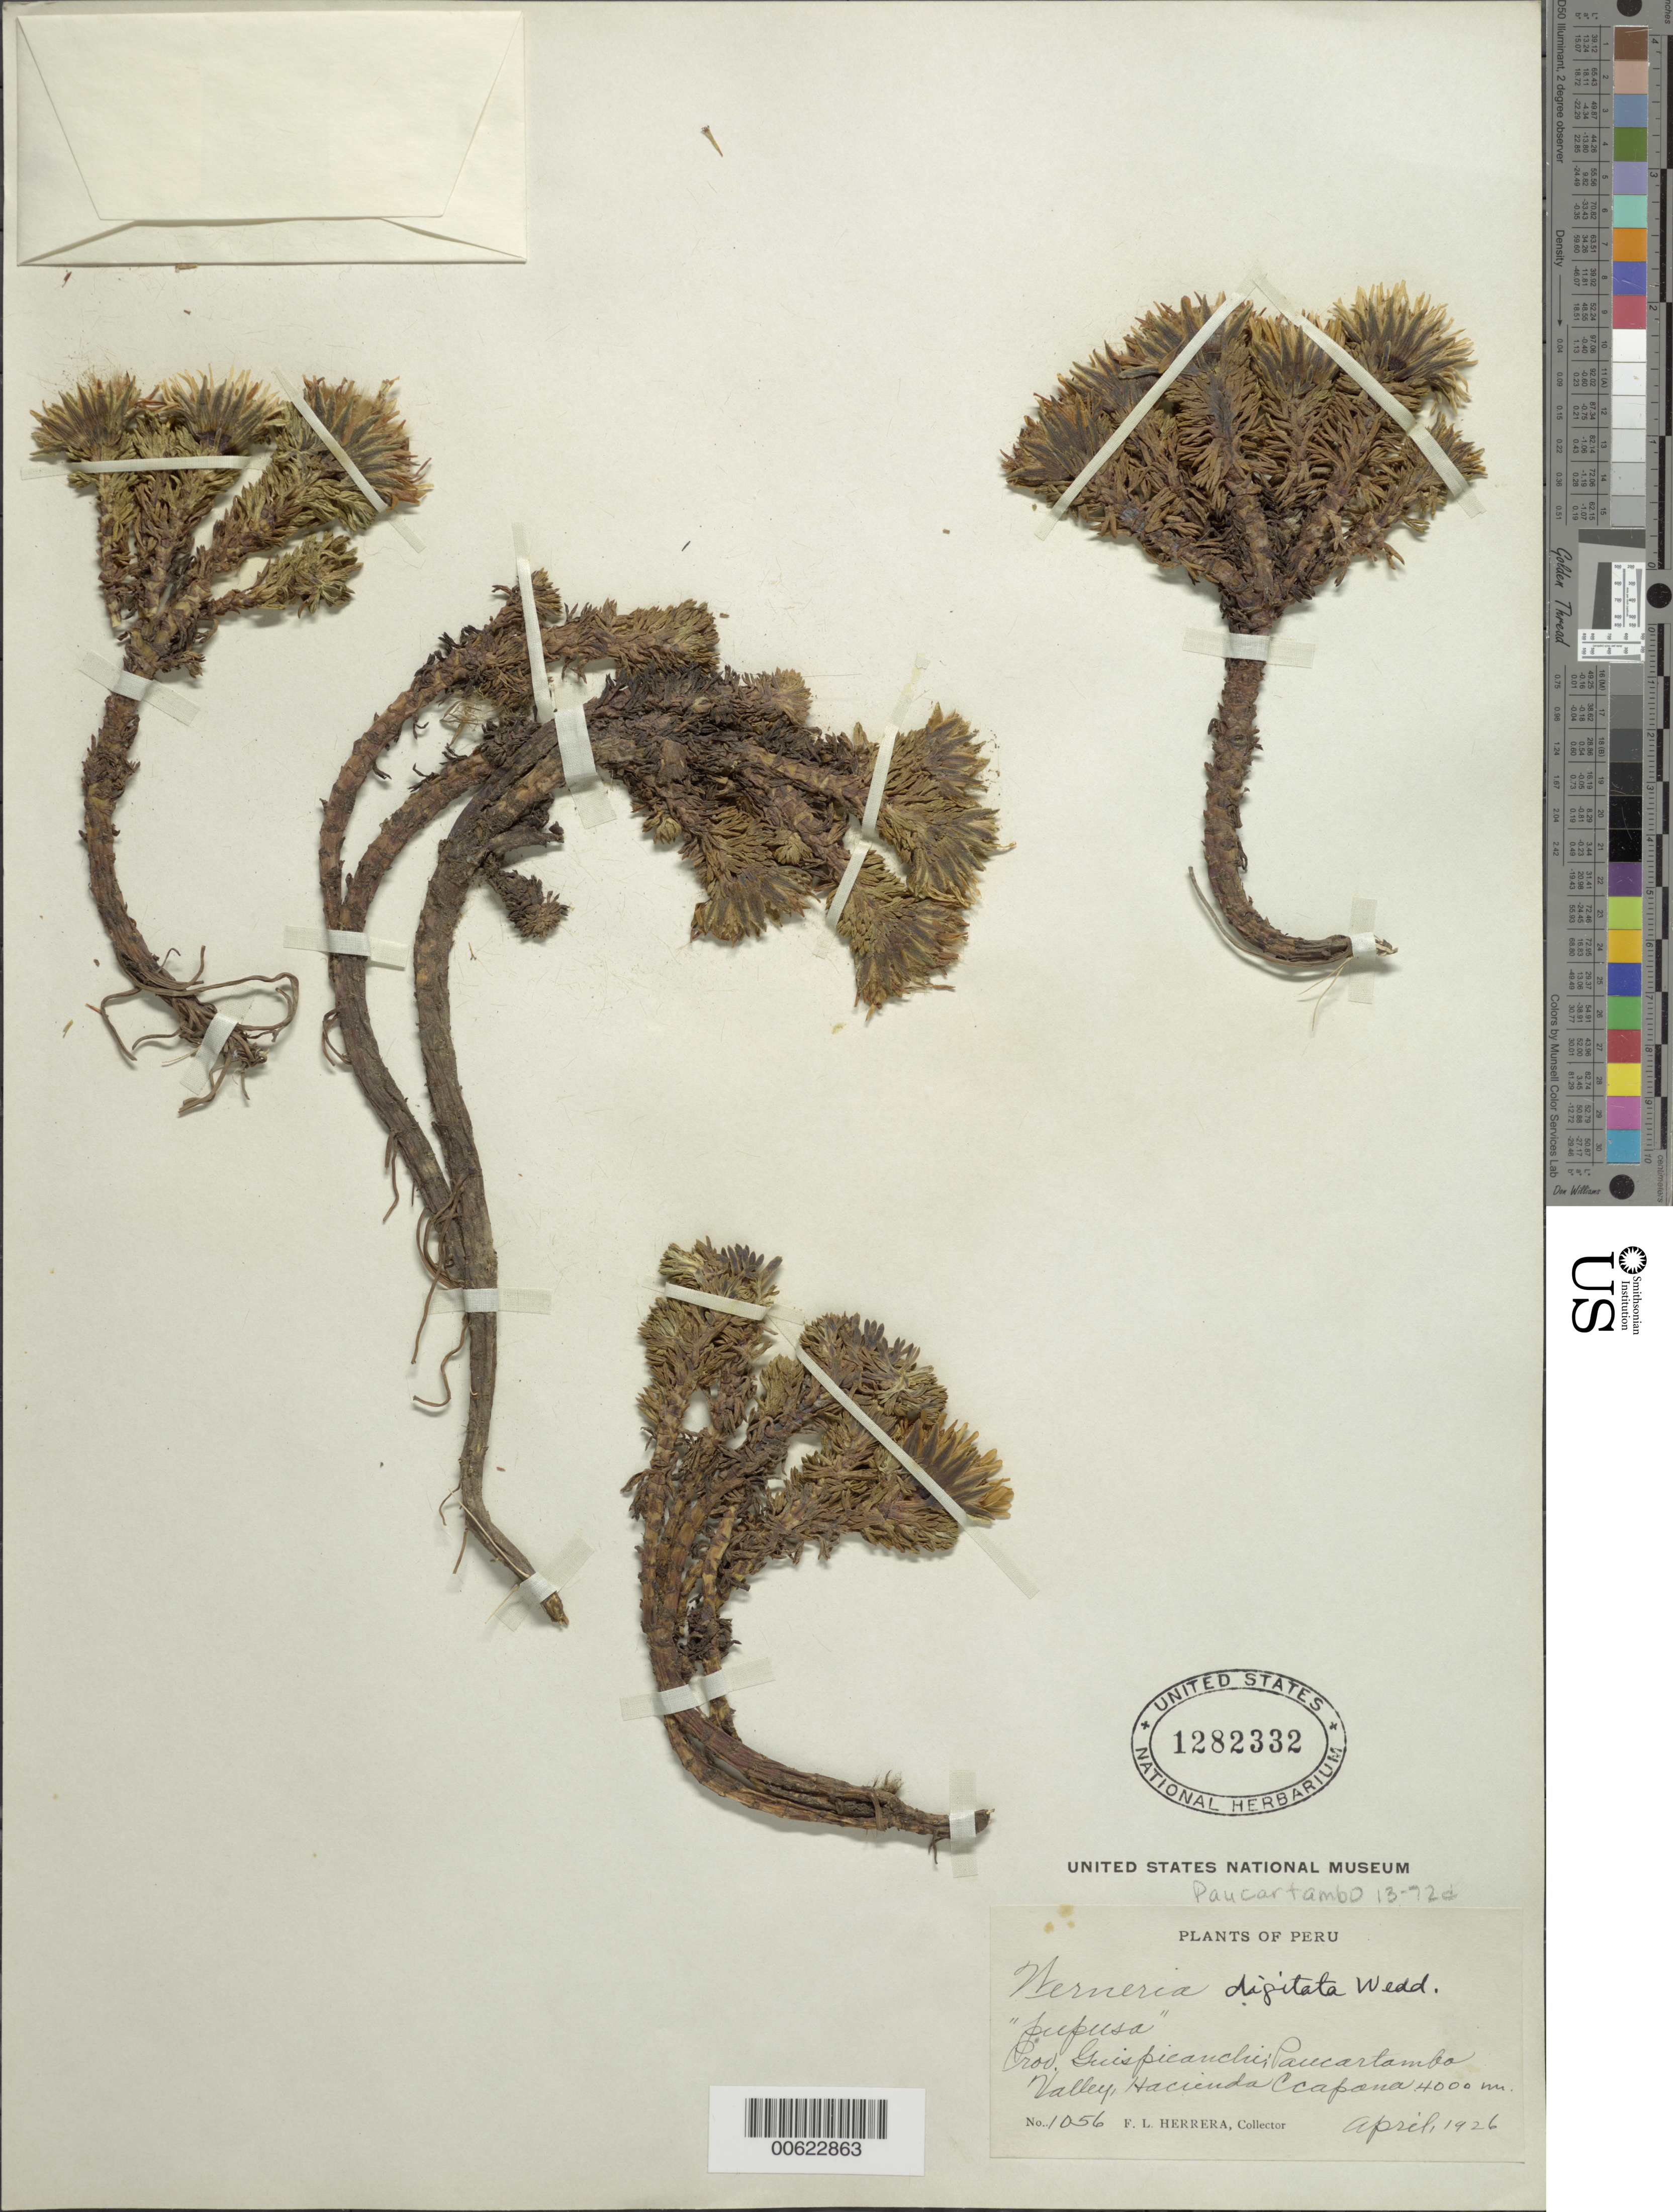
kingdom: Plantae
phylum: Tracheophyta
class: Magnoliopsida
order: Asterales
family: Asteraceae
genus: Xenophyllum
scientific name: Xenophyllum digitatum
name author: (Wedd.) V.A. Funk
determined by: Funk, Vicki A., (BOT), Smithsonian Institution - National Museum of Natural History (UNITED STATES)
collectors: F. L. Herrera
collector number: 1056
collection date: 1926-04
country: Peru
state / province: Cusco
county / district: Paucartambo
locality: Guispicanchi, Paucartambo Valley, Hacienda Ccapana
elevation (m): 4000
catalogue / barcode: US 1282332